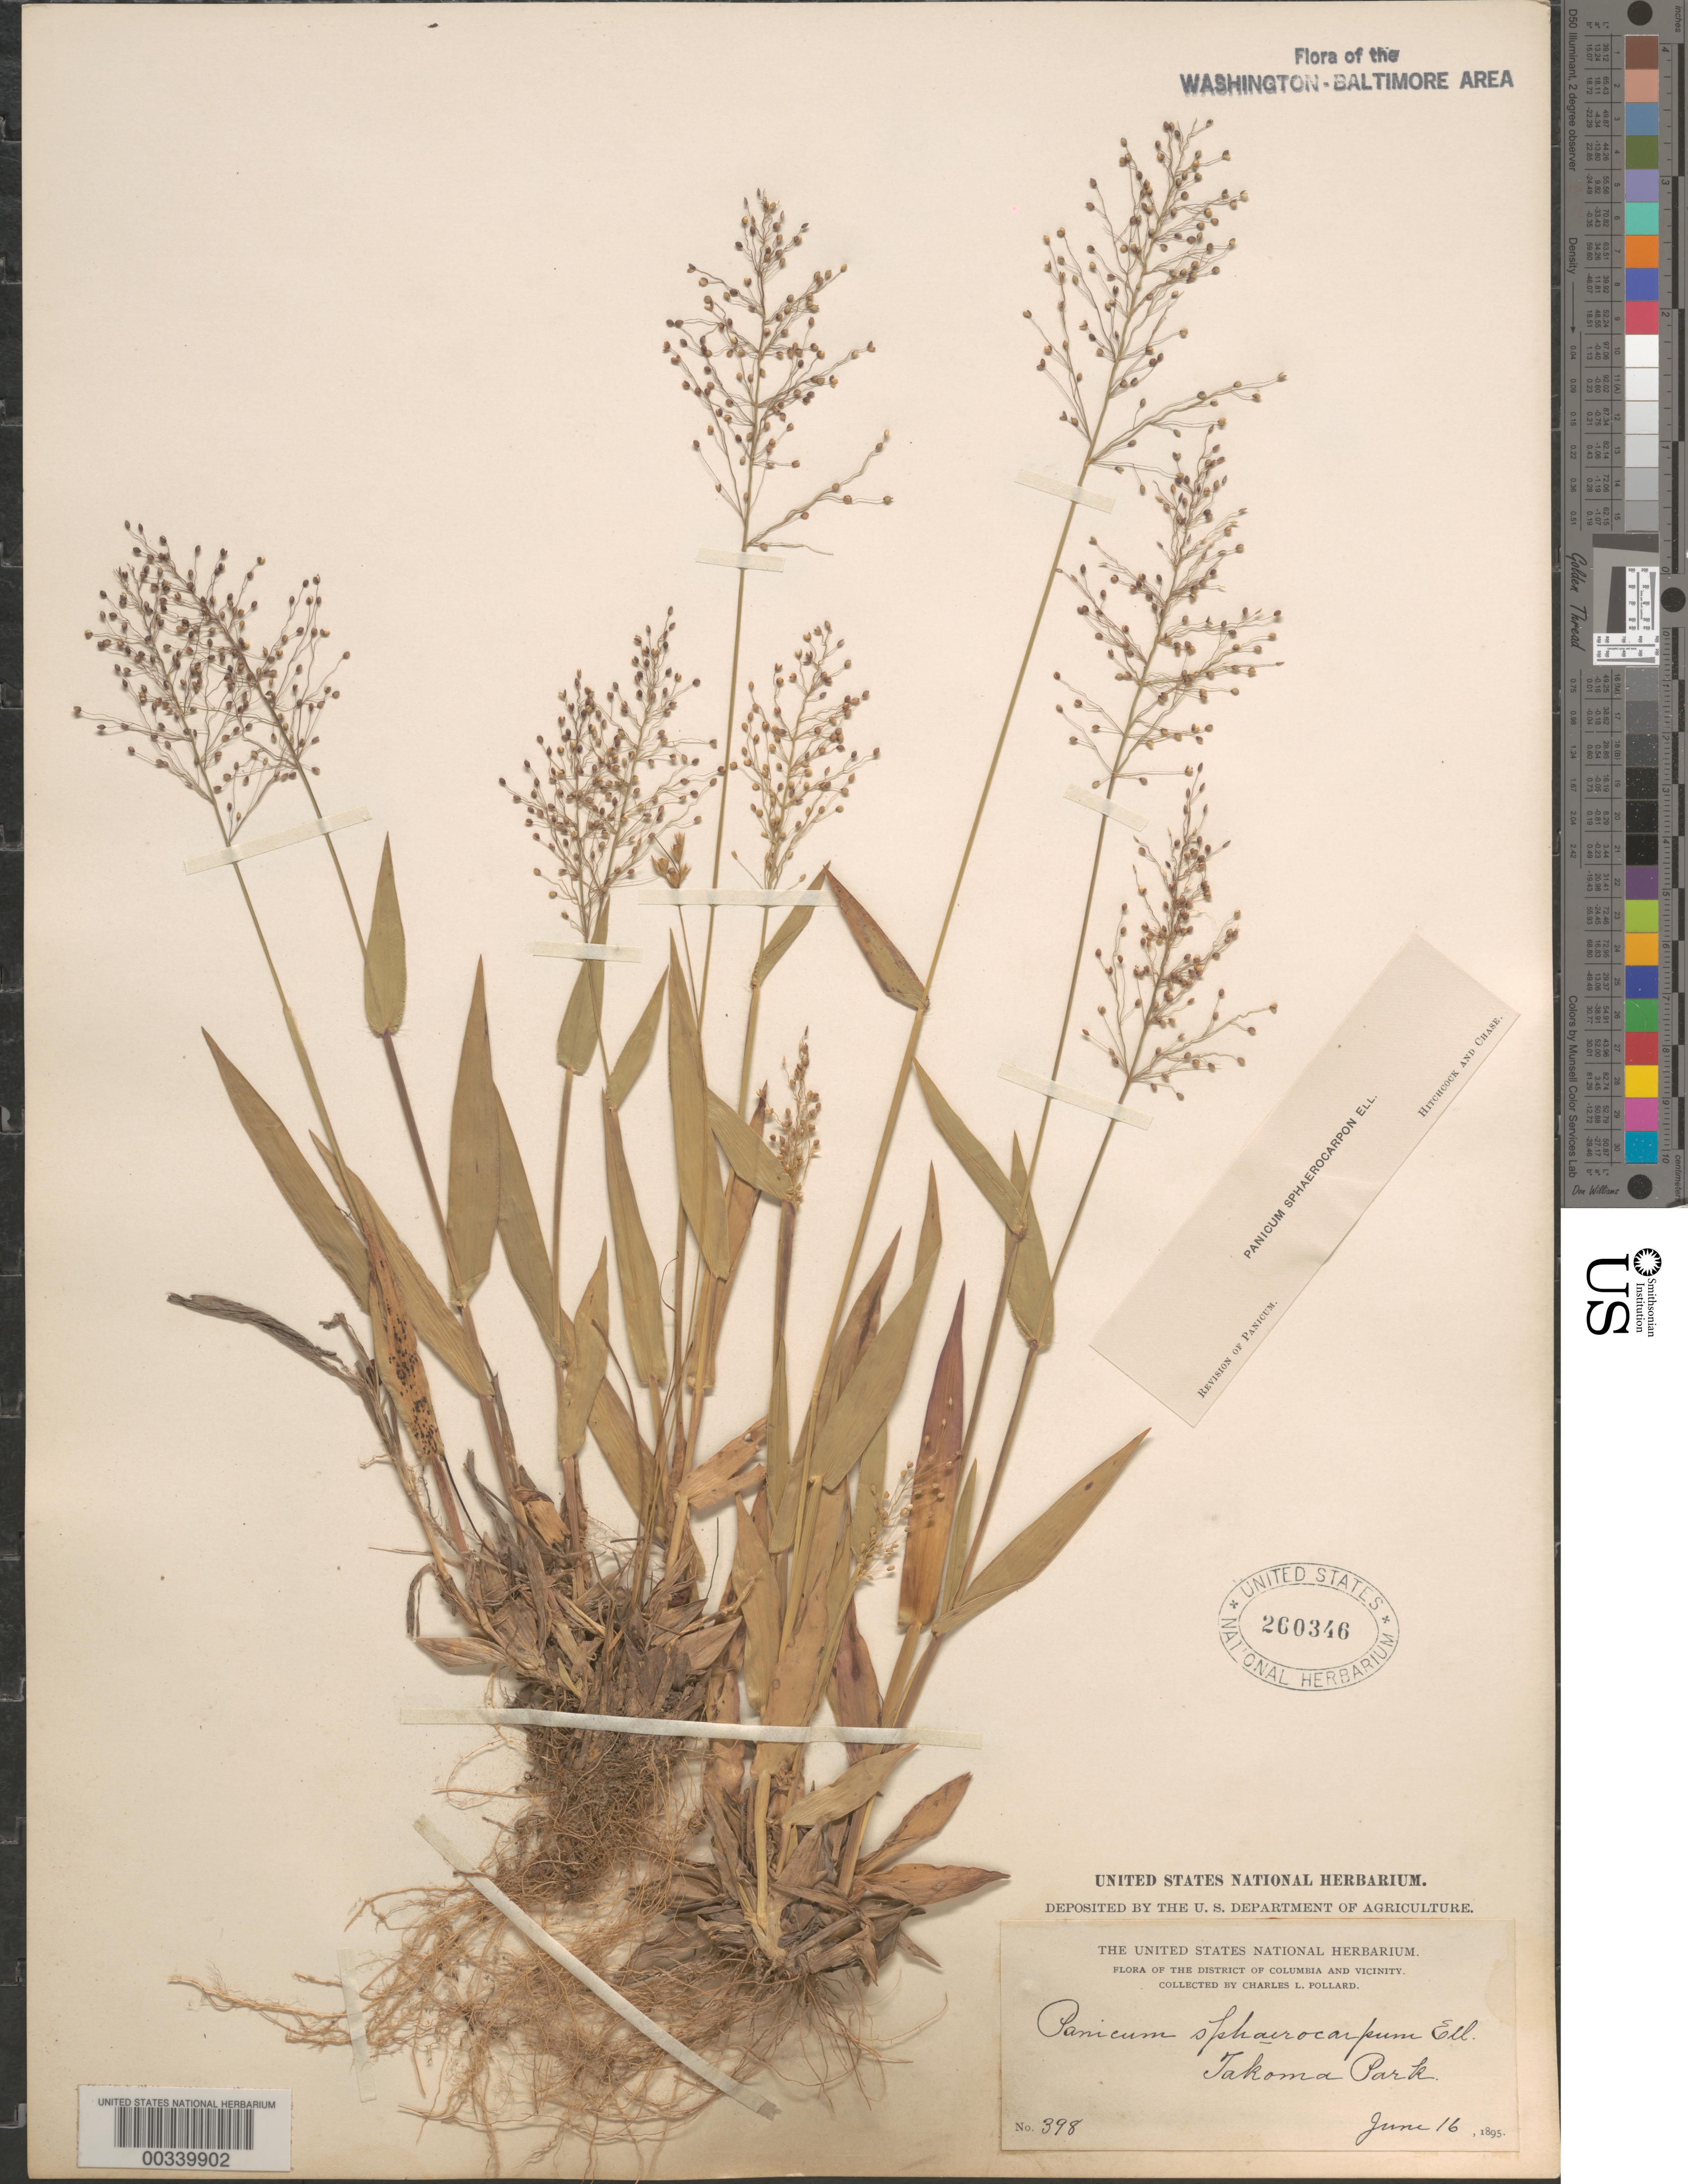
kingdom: Plantae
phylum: Tracheophyta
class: Liliopsida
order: Poales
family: Poaceae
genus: Dichanthelium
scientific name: Dichanthelium sphaerocarpon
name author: (Elliott) Gould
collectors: C. L. Pollard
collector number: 398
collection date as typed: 16 Jun 1895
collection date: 1895-06-16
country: United States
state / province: District of Columbia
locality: Takoma Park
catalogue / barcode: US 260346